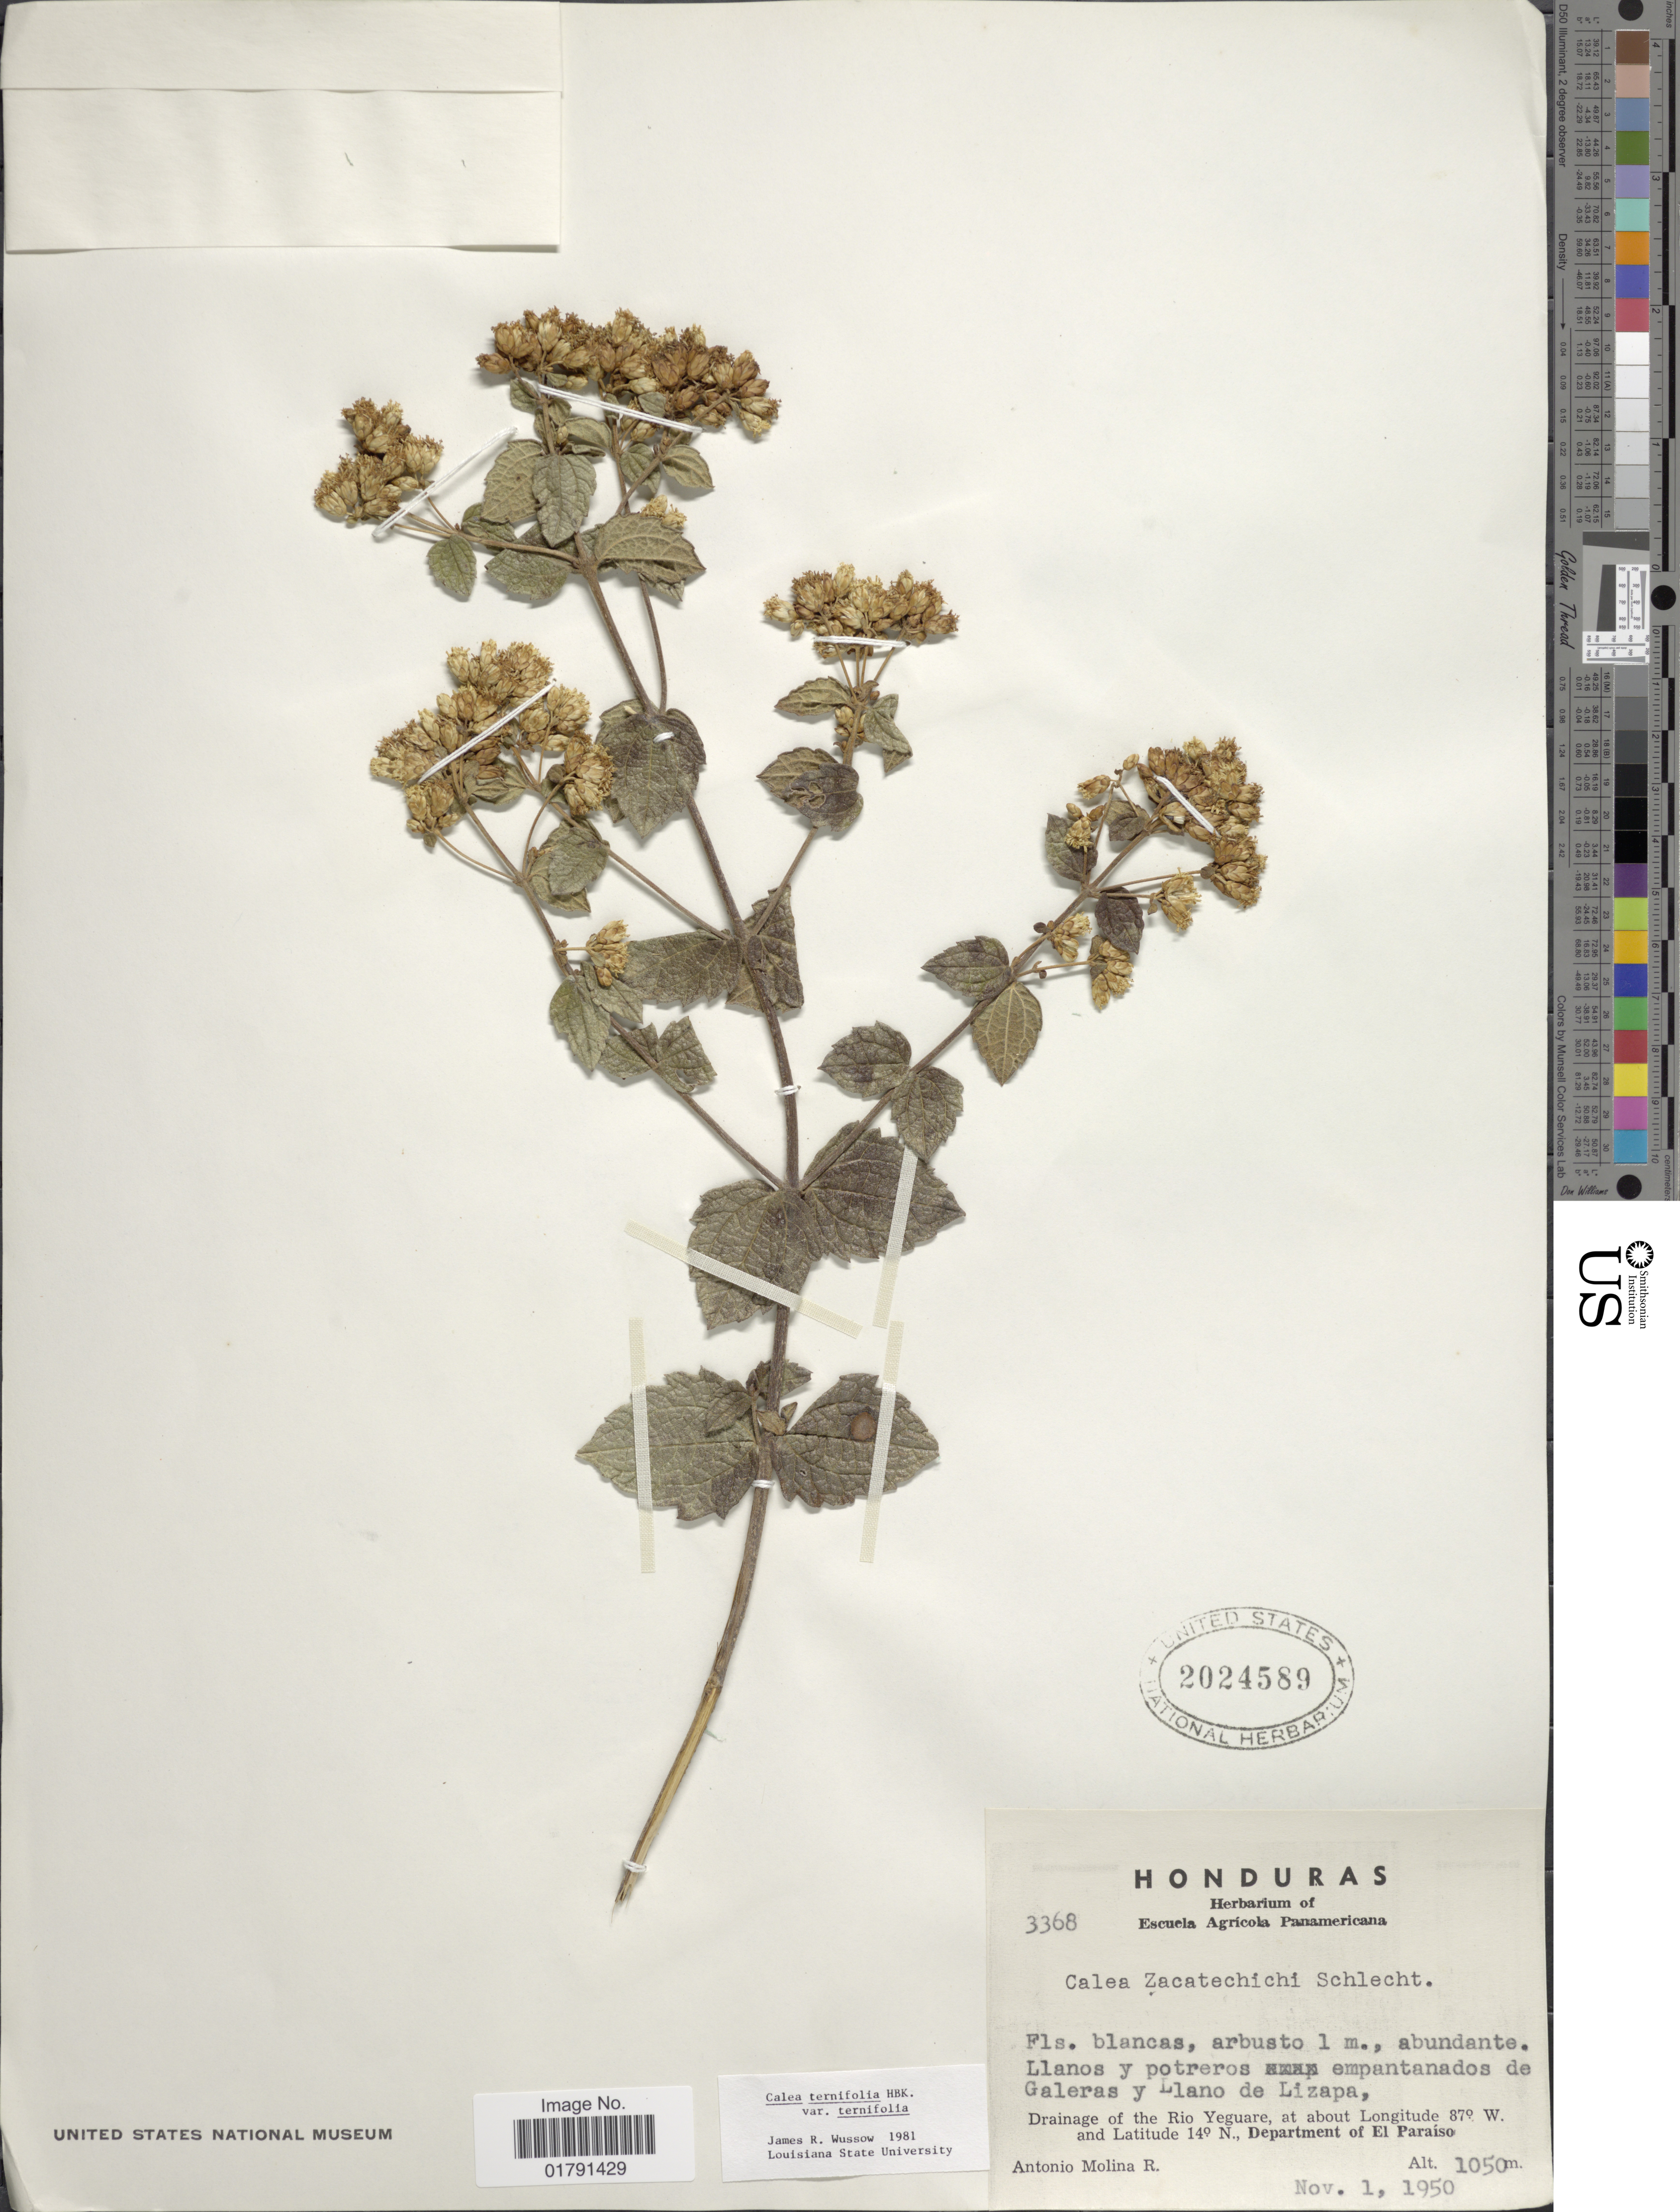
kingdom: Plantae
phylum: Tracheophyta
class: Magnoliopsida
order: Asterales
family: Asteraceae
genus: Calea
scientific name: Calea ternifolia var. ternifolia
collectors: A. Molina R.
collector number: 3368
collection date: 1950-11-01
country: Honduras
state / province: El Paraíso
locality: Llanos y potreros empantanados de Galeras y Llano de Lizapa, drainage of the Rio Yeguare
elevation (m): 1050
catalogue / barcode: US 2024589